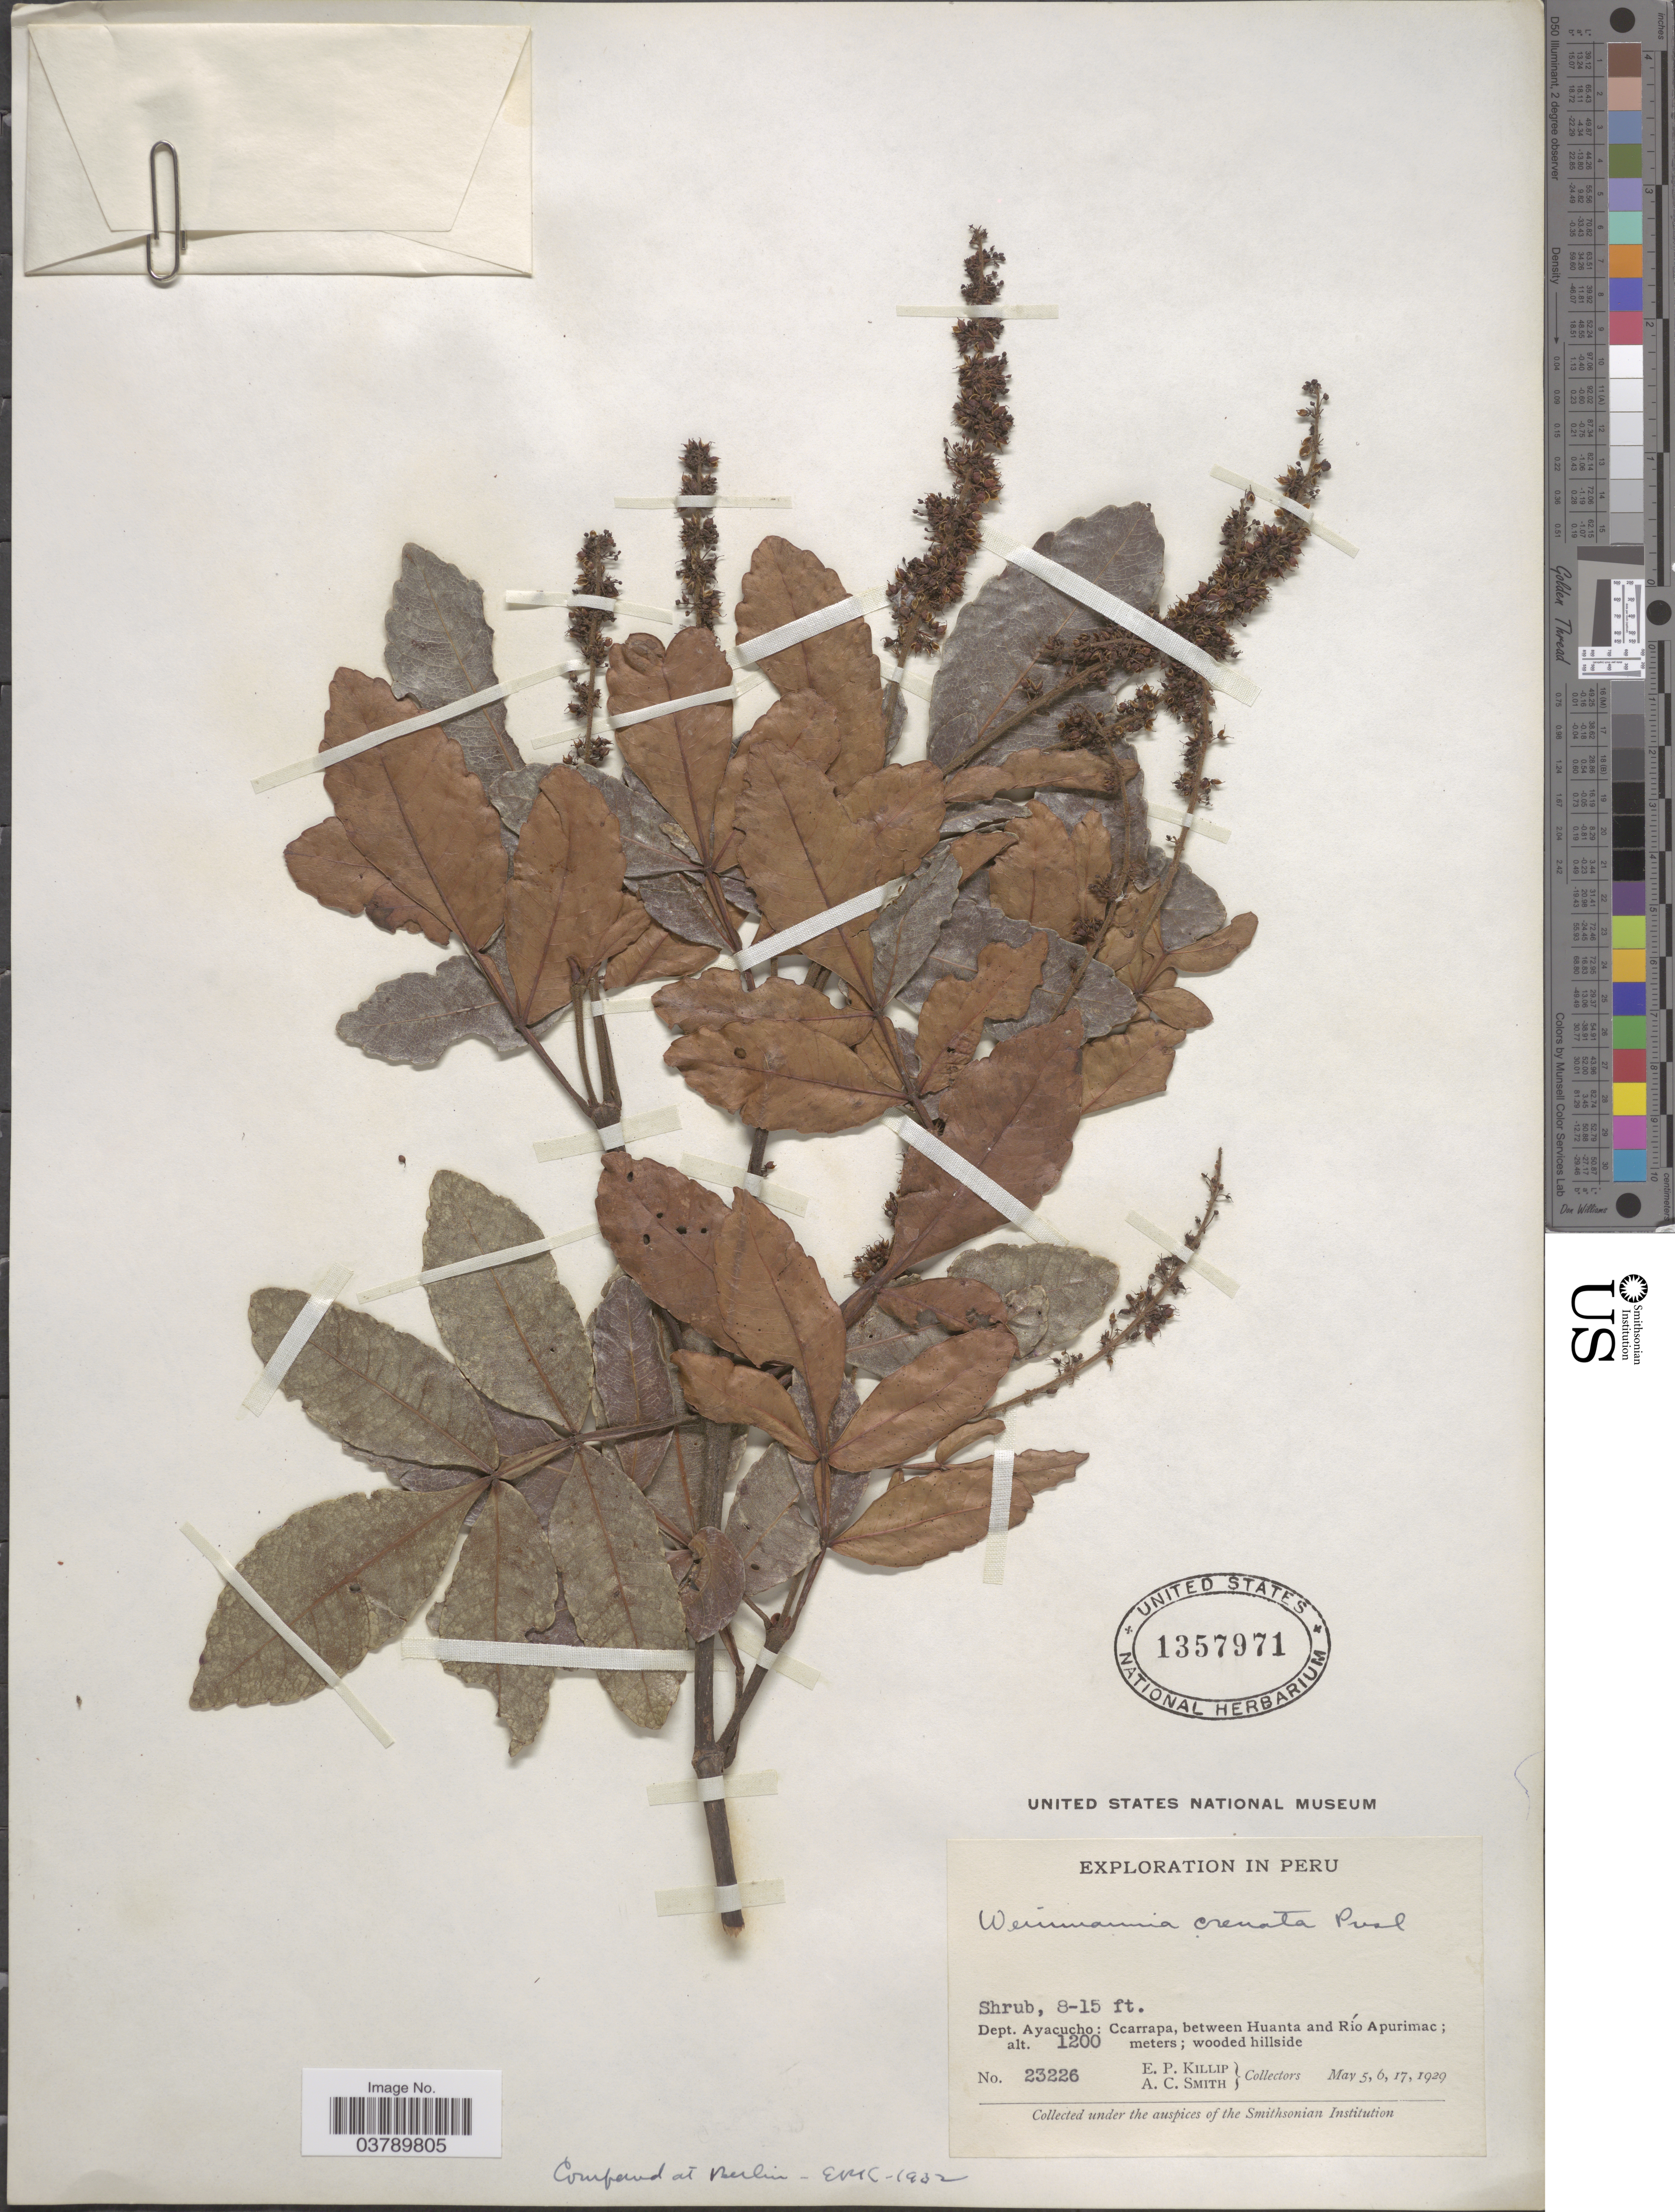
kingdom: Plantae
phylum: Tracheophyta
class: Magnoliopsida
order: Oxalidales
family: Cunoniaceae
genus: Weinmannia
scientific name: Weinmannia sorbifolia var. crenata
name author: Kunth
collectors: E. P. Killip & A. C. Smith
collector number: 23226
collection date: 1929-05-05/1929-05-17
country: Peru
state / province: Ayacucho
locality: Dept. Ayacucho: Ccarrapa, between Huanta and Río Apurimac.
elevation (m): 1200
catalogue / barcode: US 1357971